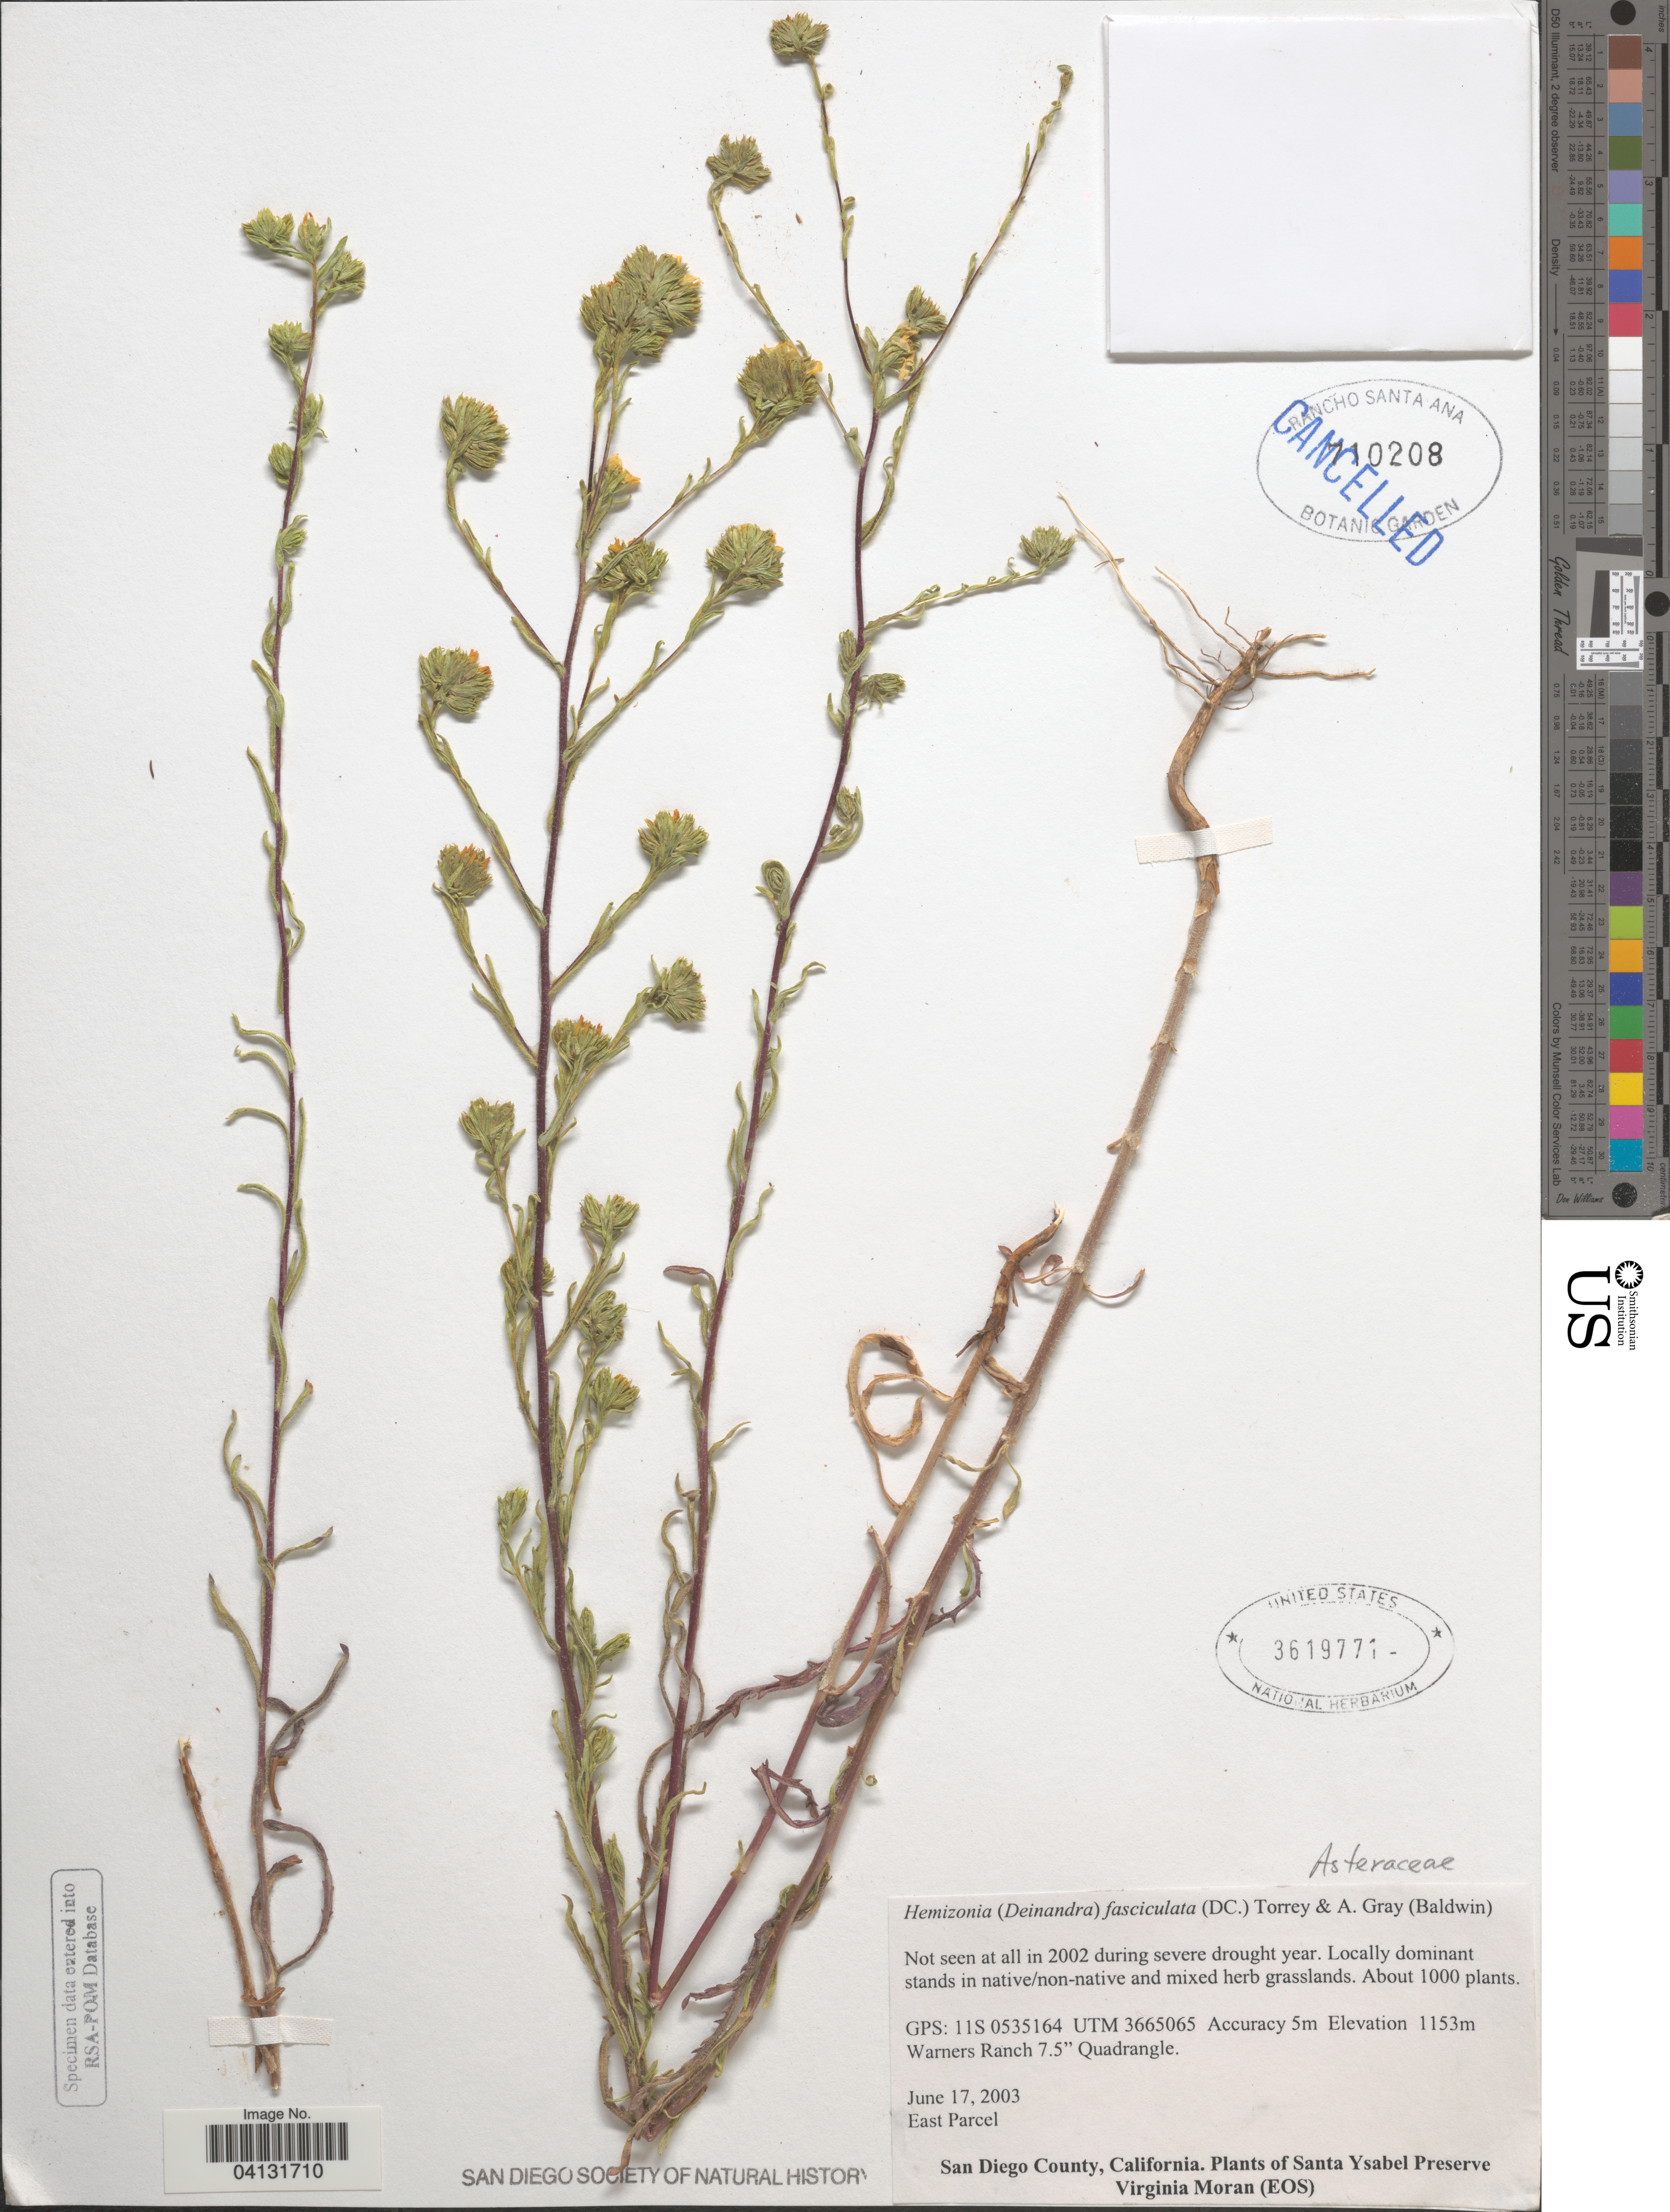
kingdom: Plantae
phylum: Tracheophyta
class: Magnoliopsida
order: Asterales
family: Asteraceae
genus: Hemizonia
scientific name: Hemizonia fasciculata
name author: (DC.) Torr. & A. Gray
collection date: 2003-06-17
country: United States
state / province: California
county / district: San Diego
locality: GPS: 11S 0535164 UTM 3665065. Warners Ranch 7.5' Quadrangle. San Diego County. Santa Ysabel Preserve. East Parcel.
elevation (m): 1153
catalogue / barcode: US 3619771